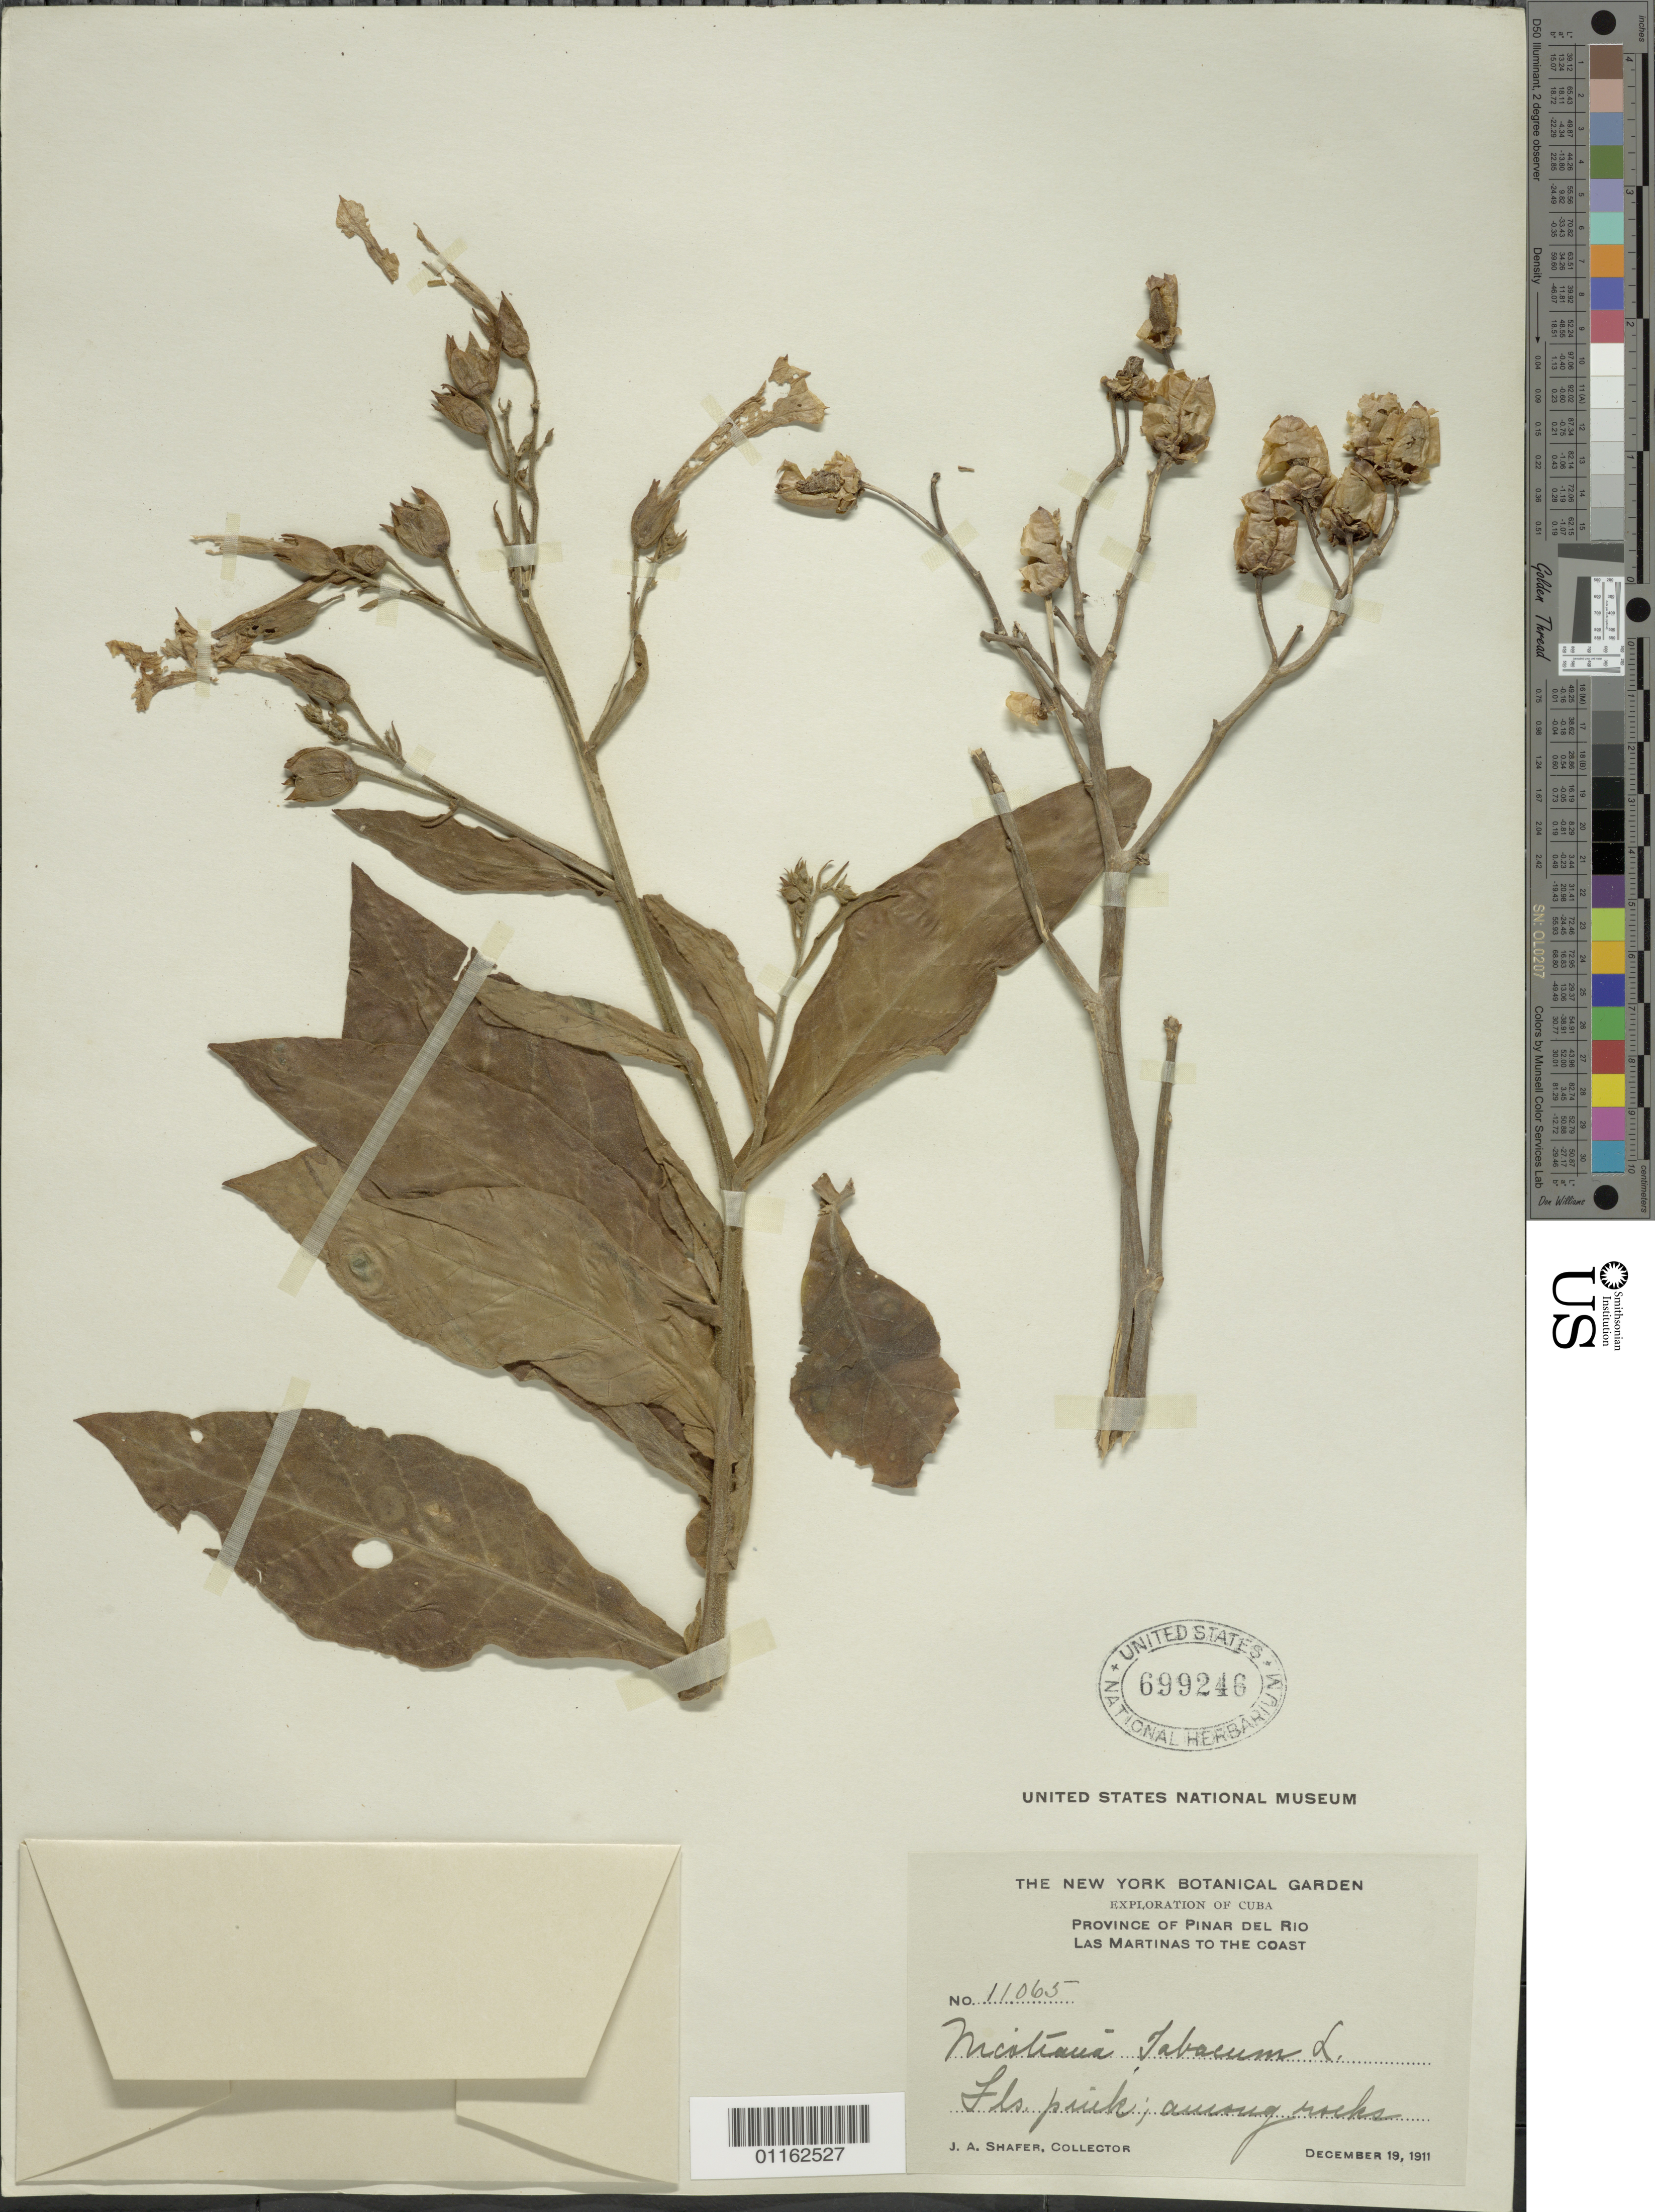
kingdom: Plantae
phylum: Tracheophyta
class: Magnoliopsida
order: Solanales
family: Solanaceae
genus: Nicotiana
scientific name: Nicotiana tabacum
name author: L.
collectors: J. A. Shafer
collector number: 11065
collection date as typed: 19 Dec 1911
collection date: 1911-12-19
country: Cuba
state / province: Pinar del Rio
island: Cuba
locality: Las Martinas to the Coast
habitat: among rocks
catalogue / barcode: US 699246